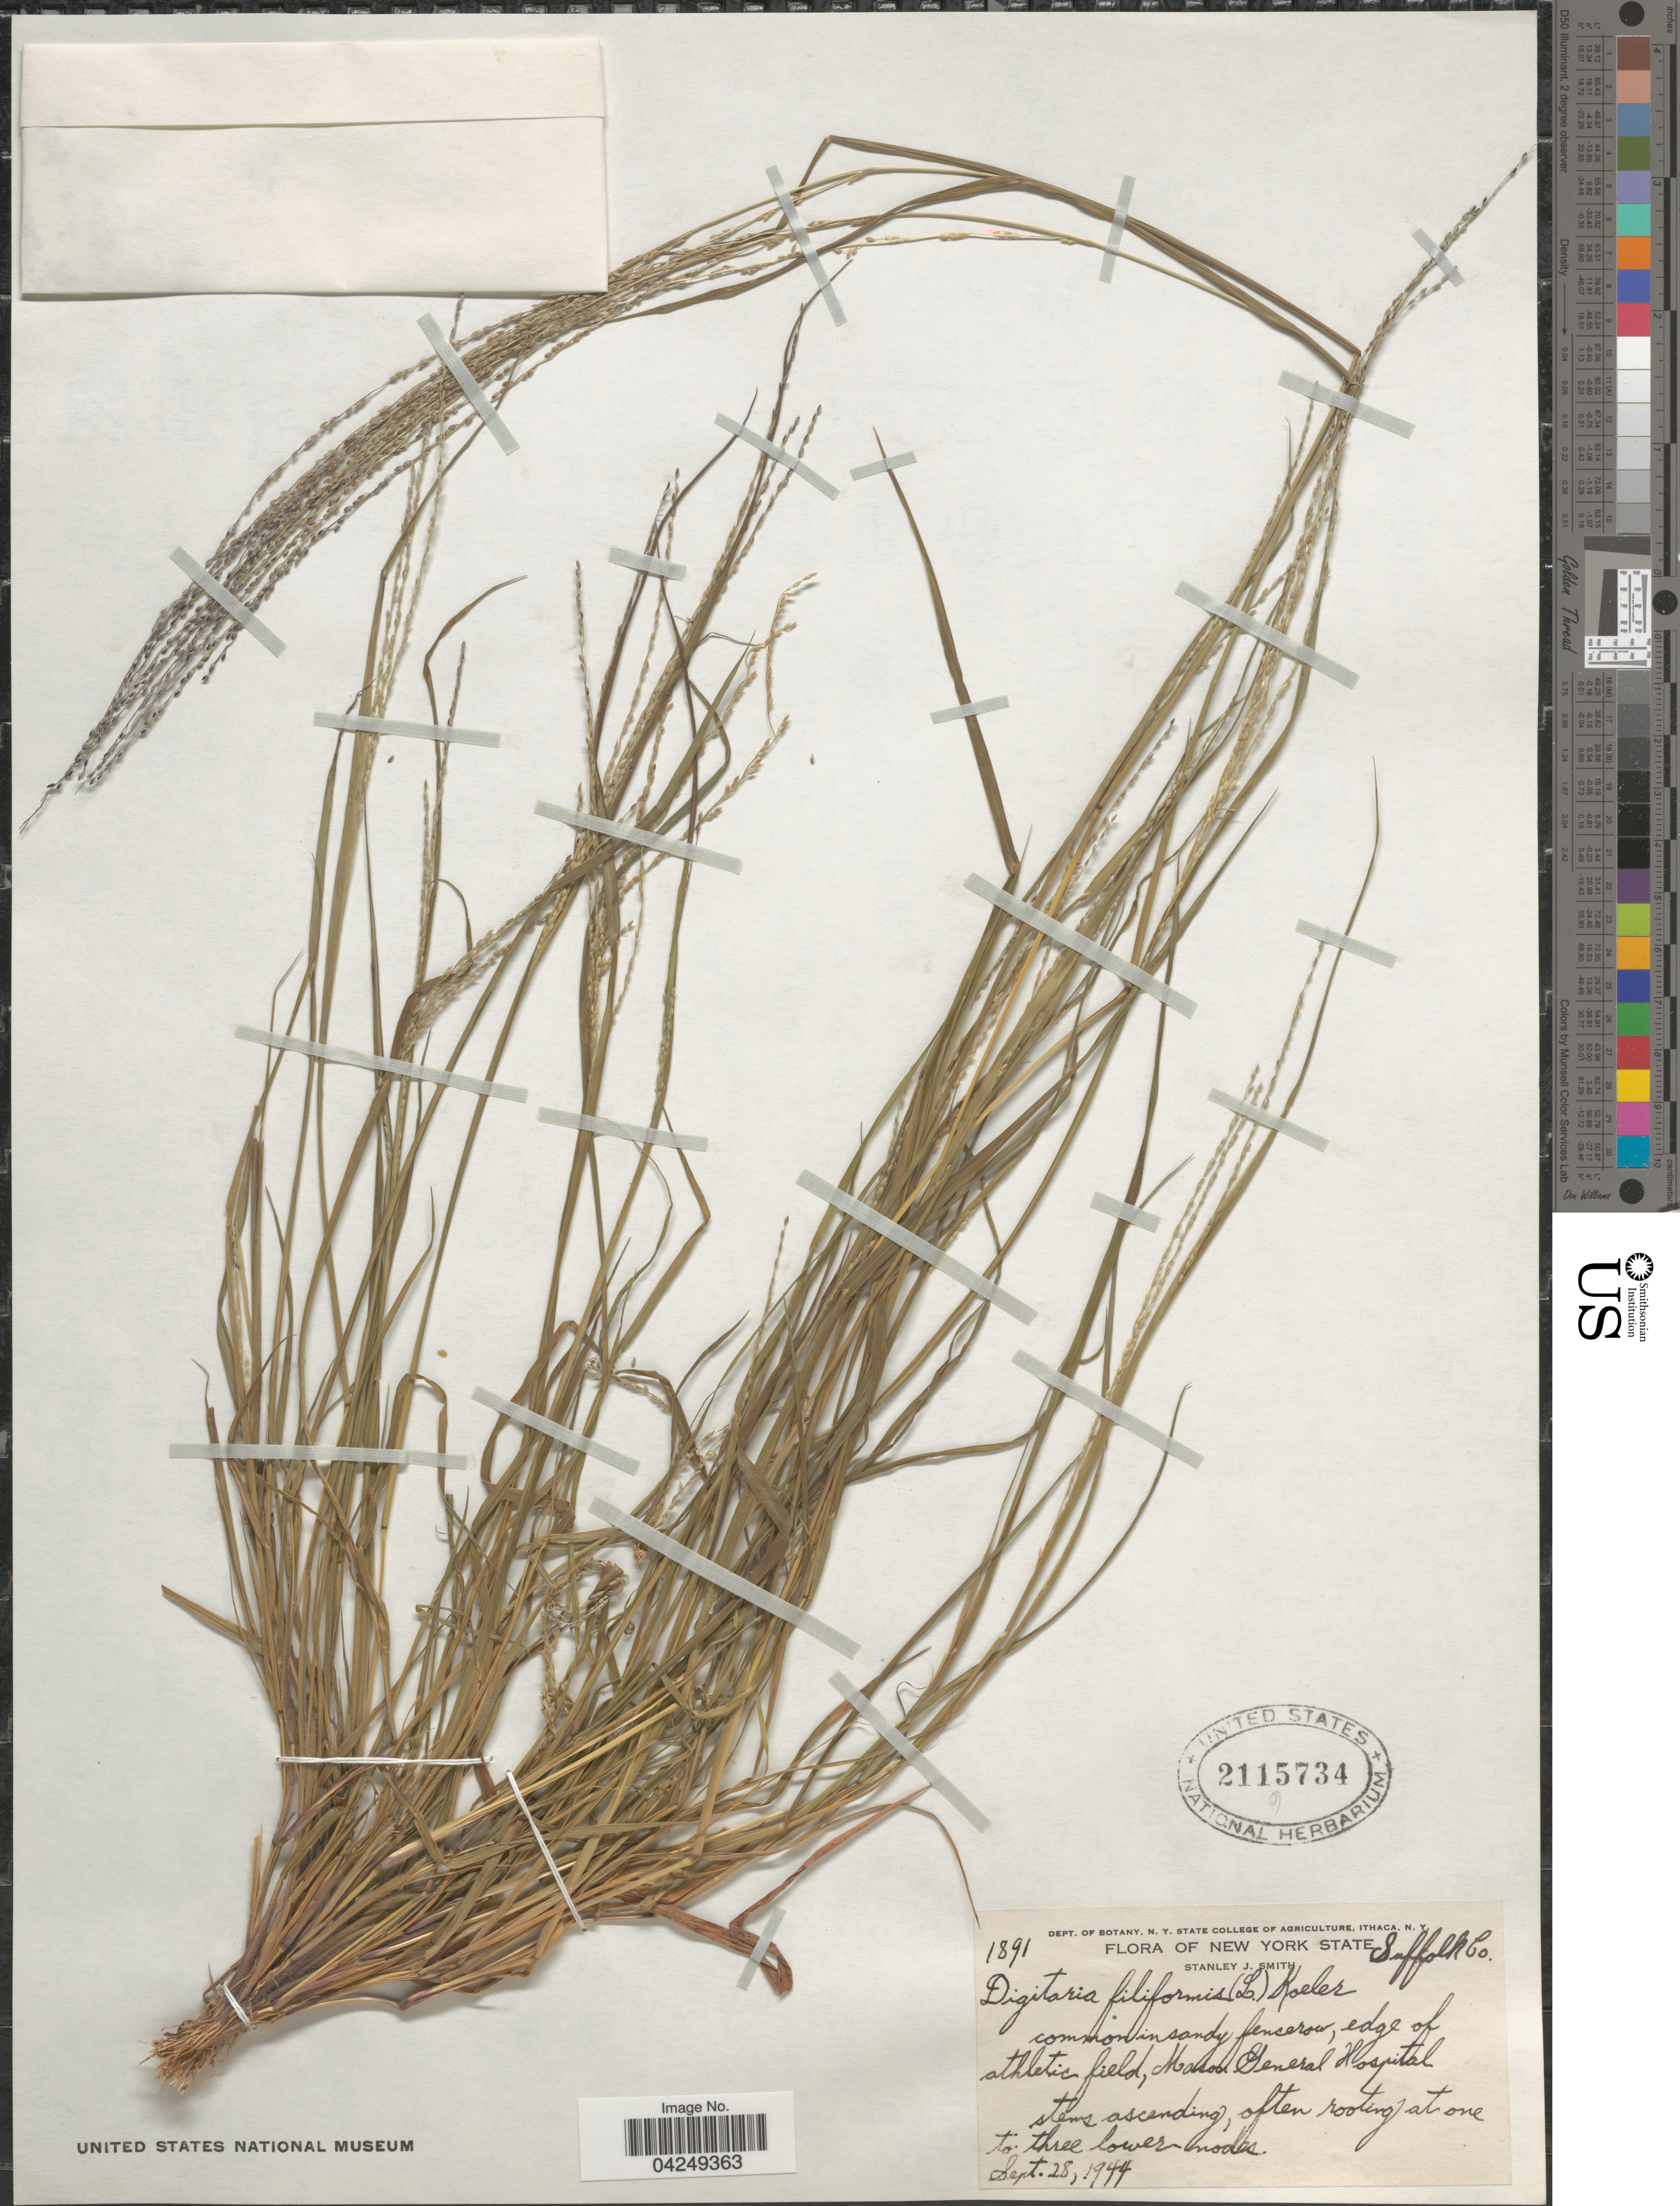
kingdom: Plantae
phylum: Tracheophyta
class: Liliopsida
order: Poales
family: Poaceae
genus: Digitaria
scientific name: Digitaria filiformis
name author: (L.) Koeler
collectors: S. Smith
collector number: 1891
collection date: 1944-09-28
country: United States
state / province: New York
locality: Suffolk Co. Common in sandy fencerow, edge of athletic field, Mason General Hospital.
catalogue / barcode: US 2115734